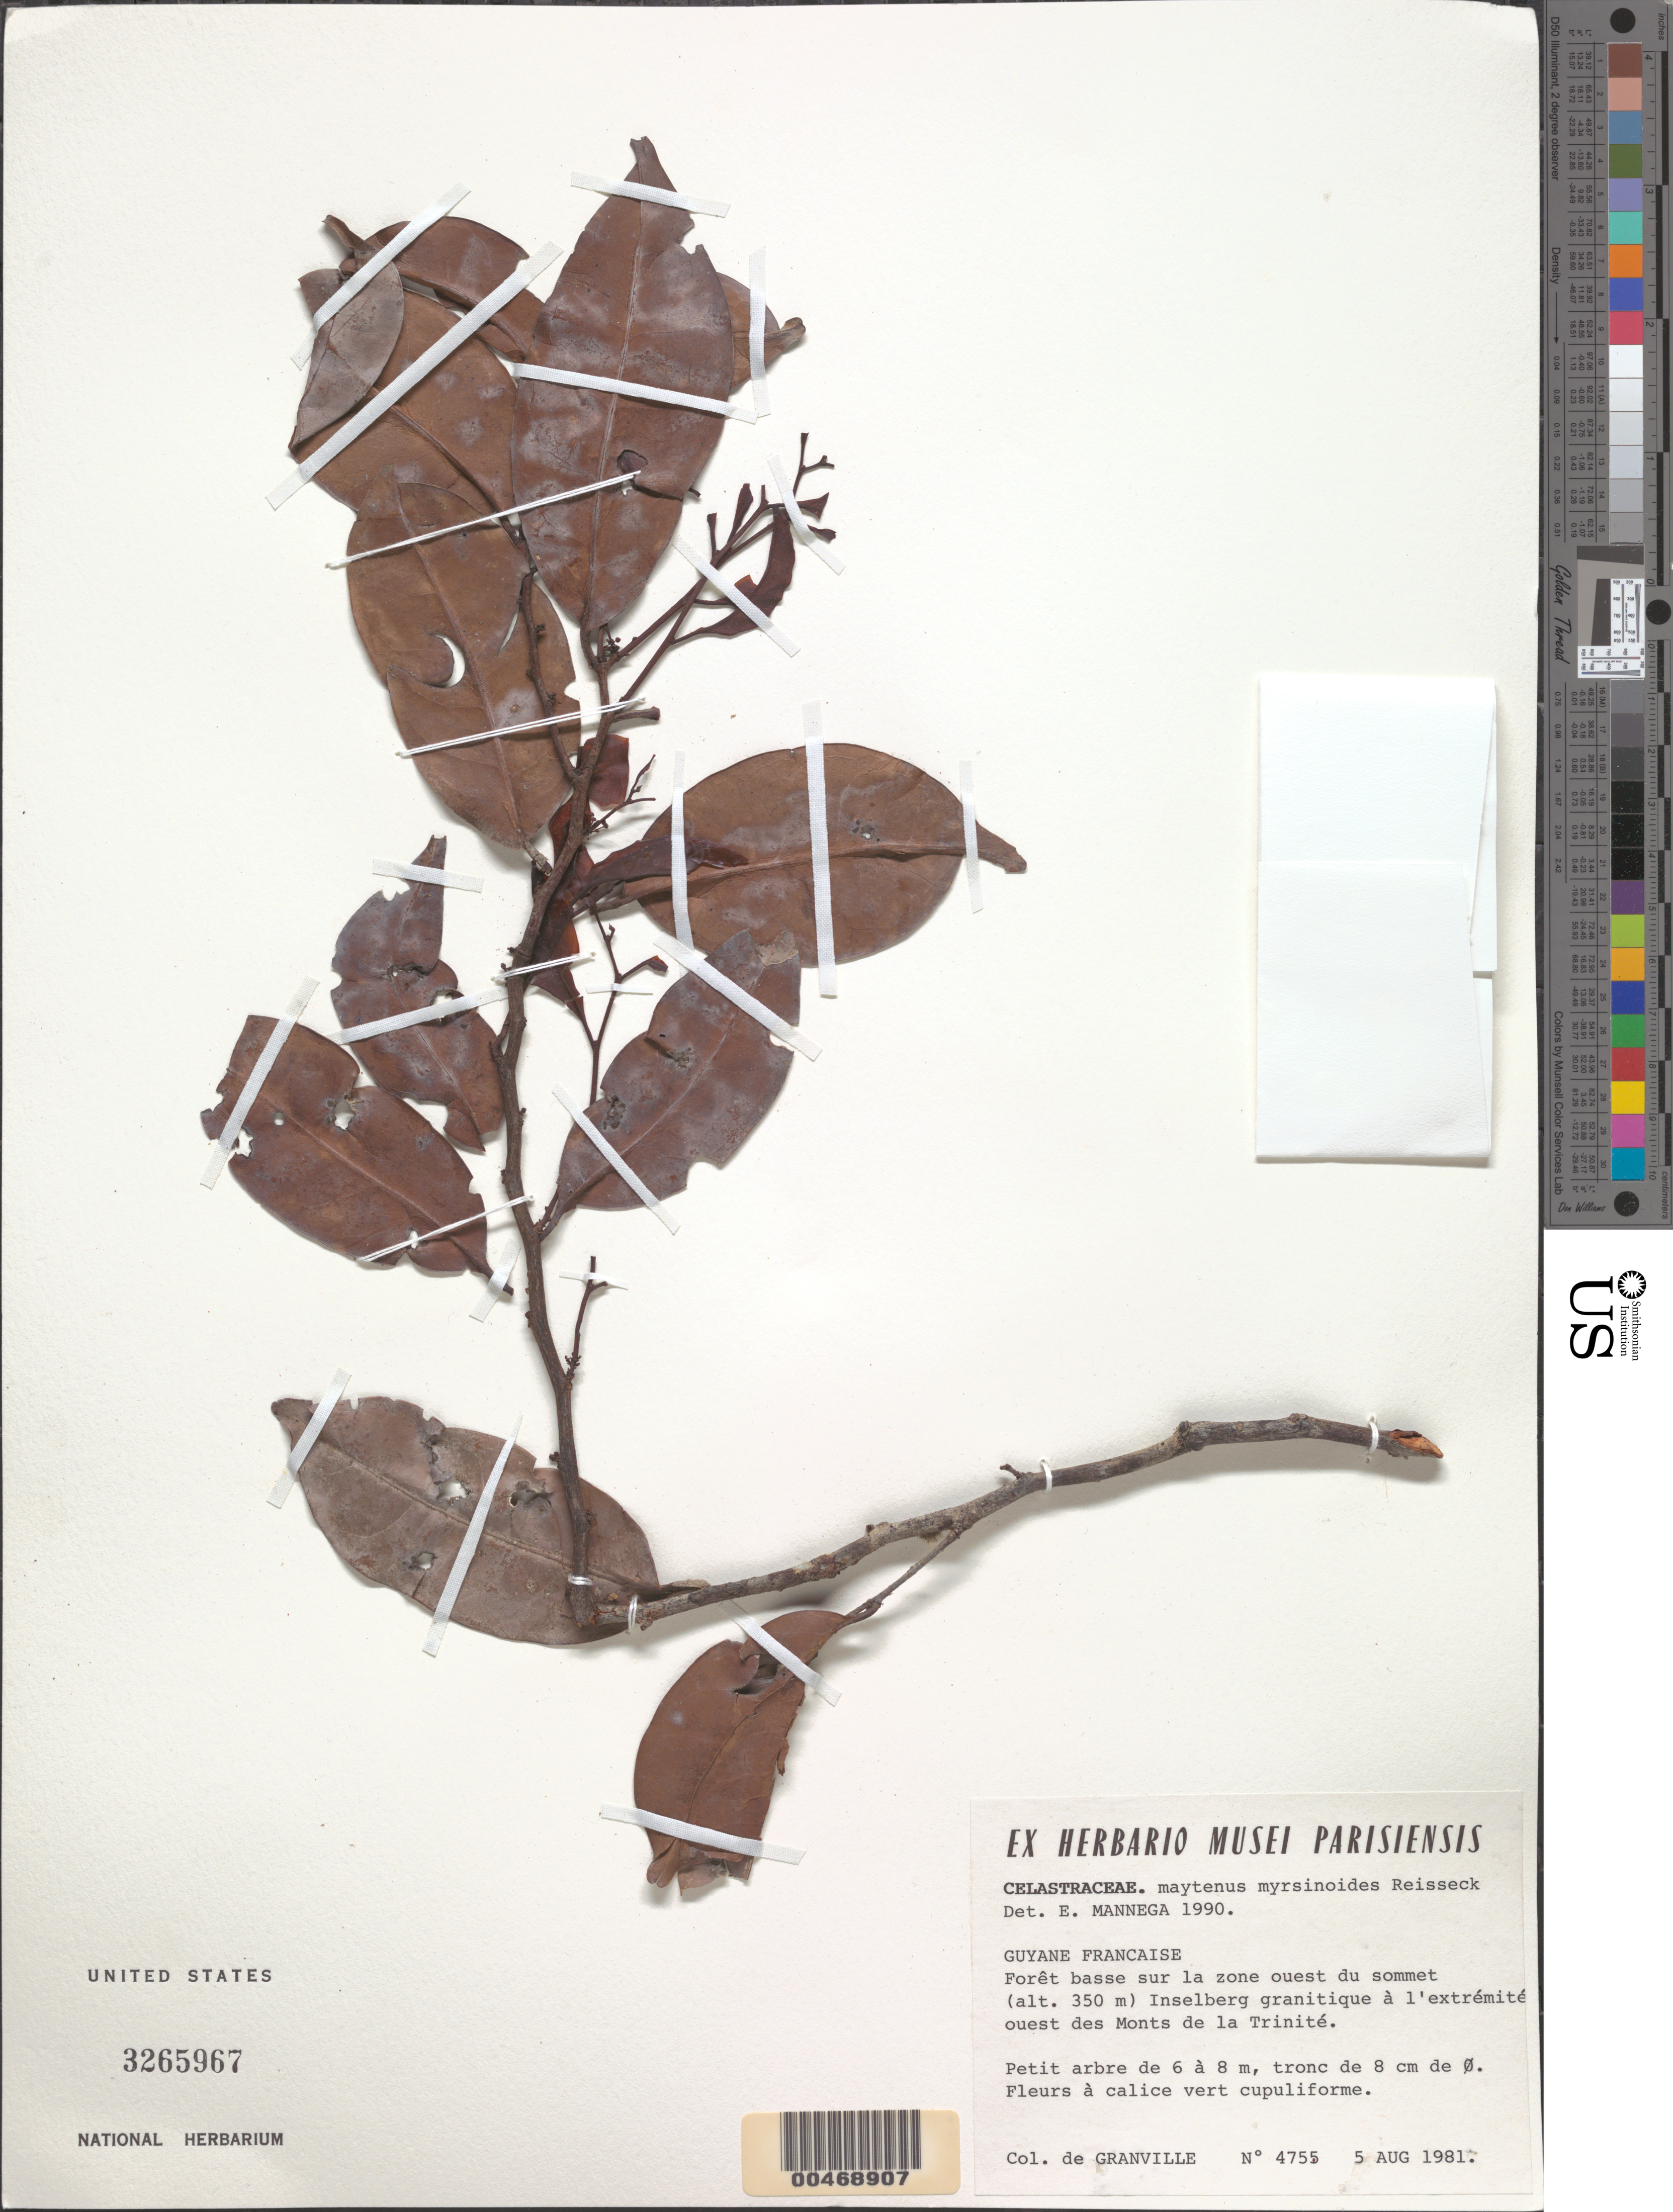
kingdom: Plantae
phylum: Tracheophyta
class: Magnoliopsida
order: Celastrales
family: Celastraceae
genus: Maytenus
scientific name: Maytenus myrsinoides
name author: Reissek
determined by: Mennega, E. A.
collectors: J.-J. de Granville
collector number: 4755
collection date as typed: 5-Aug-81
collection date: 1981-08-05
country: French Guiana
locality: Montagne de la Trinité, sommet NE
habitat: Low forest; granitic mountain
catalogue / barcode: US 3265967